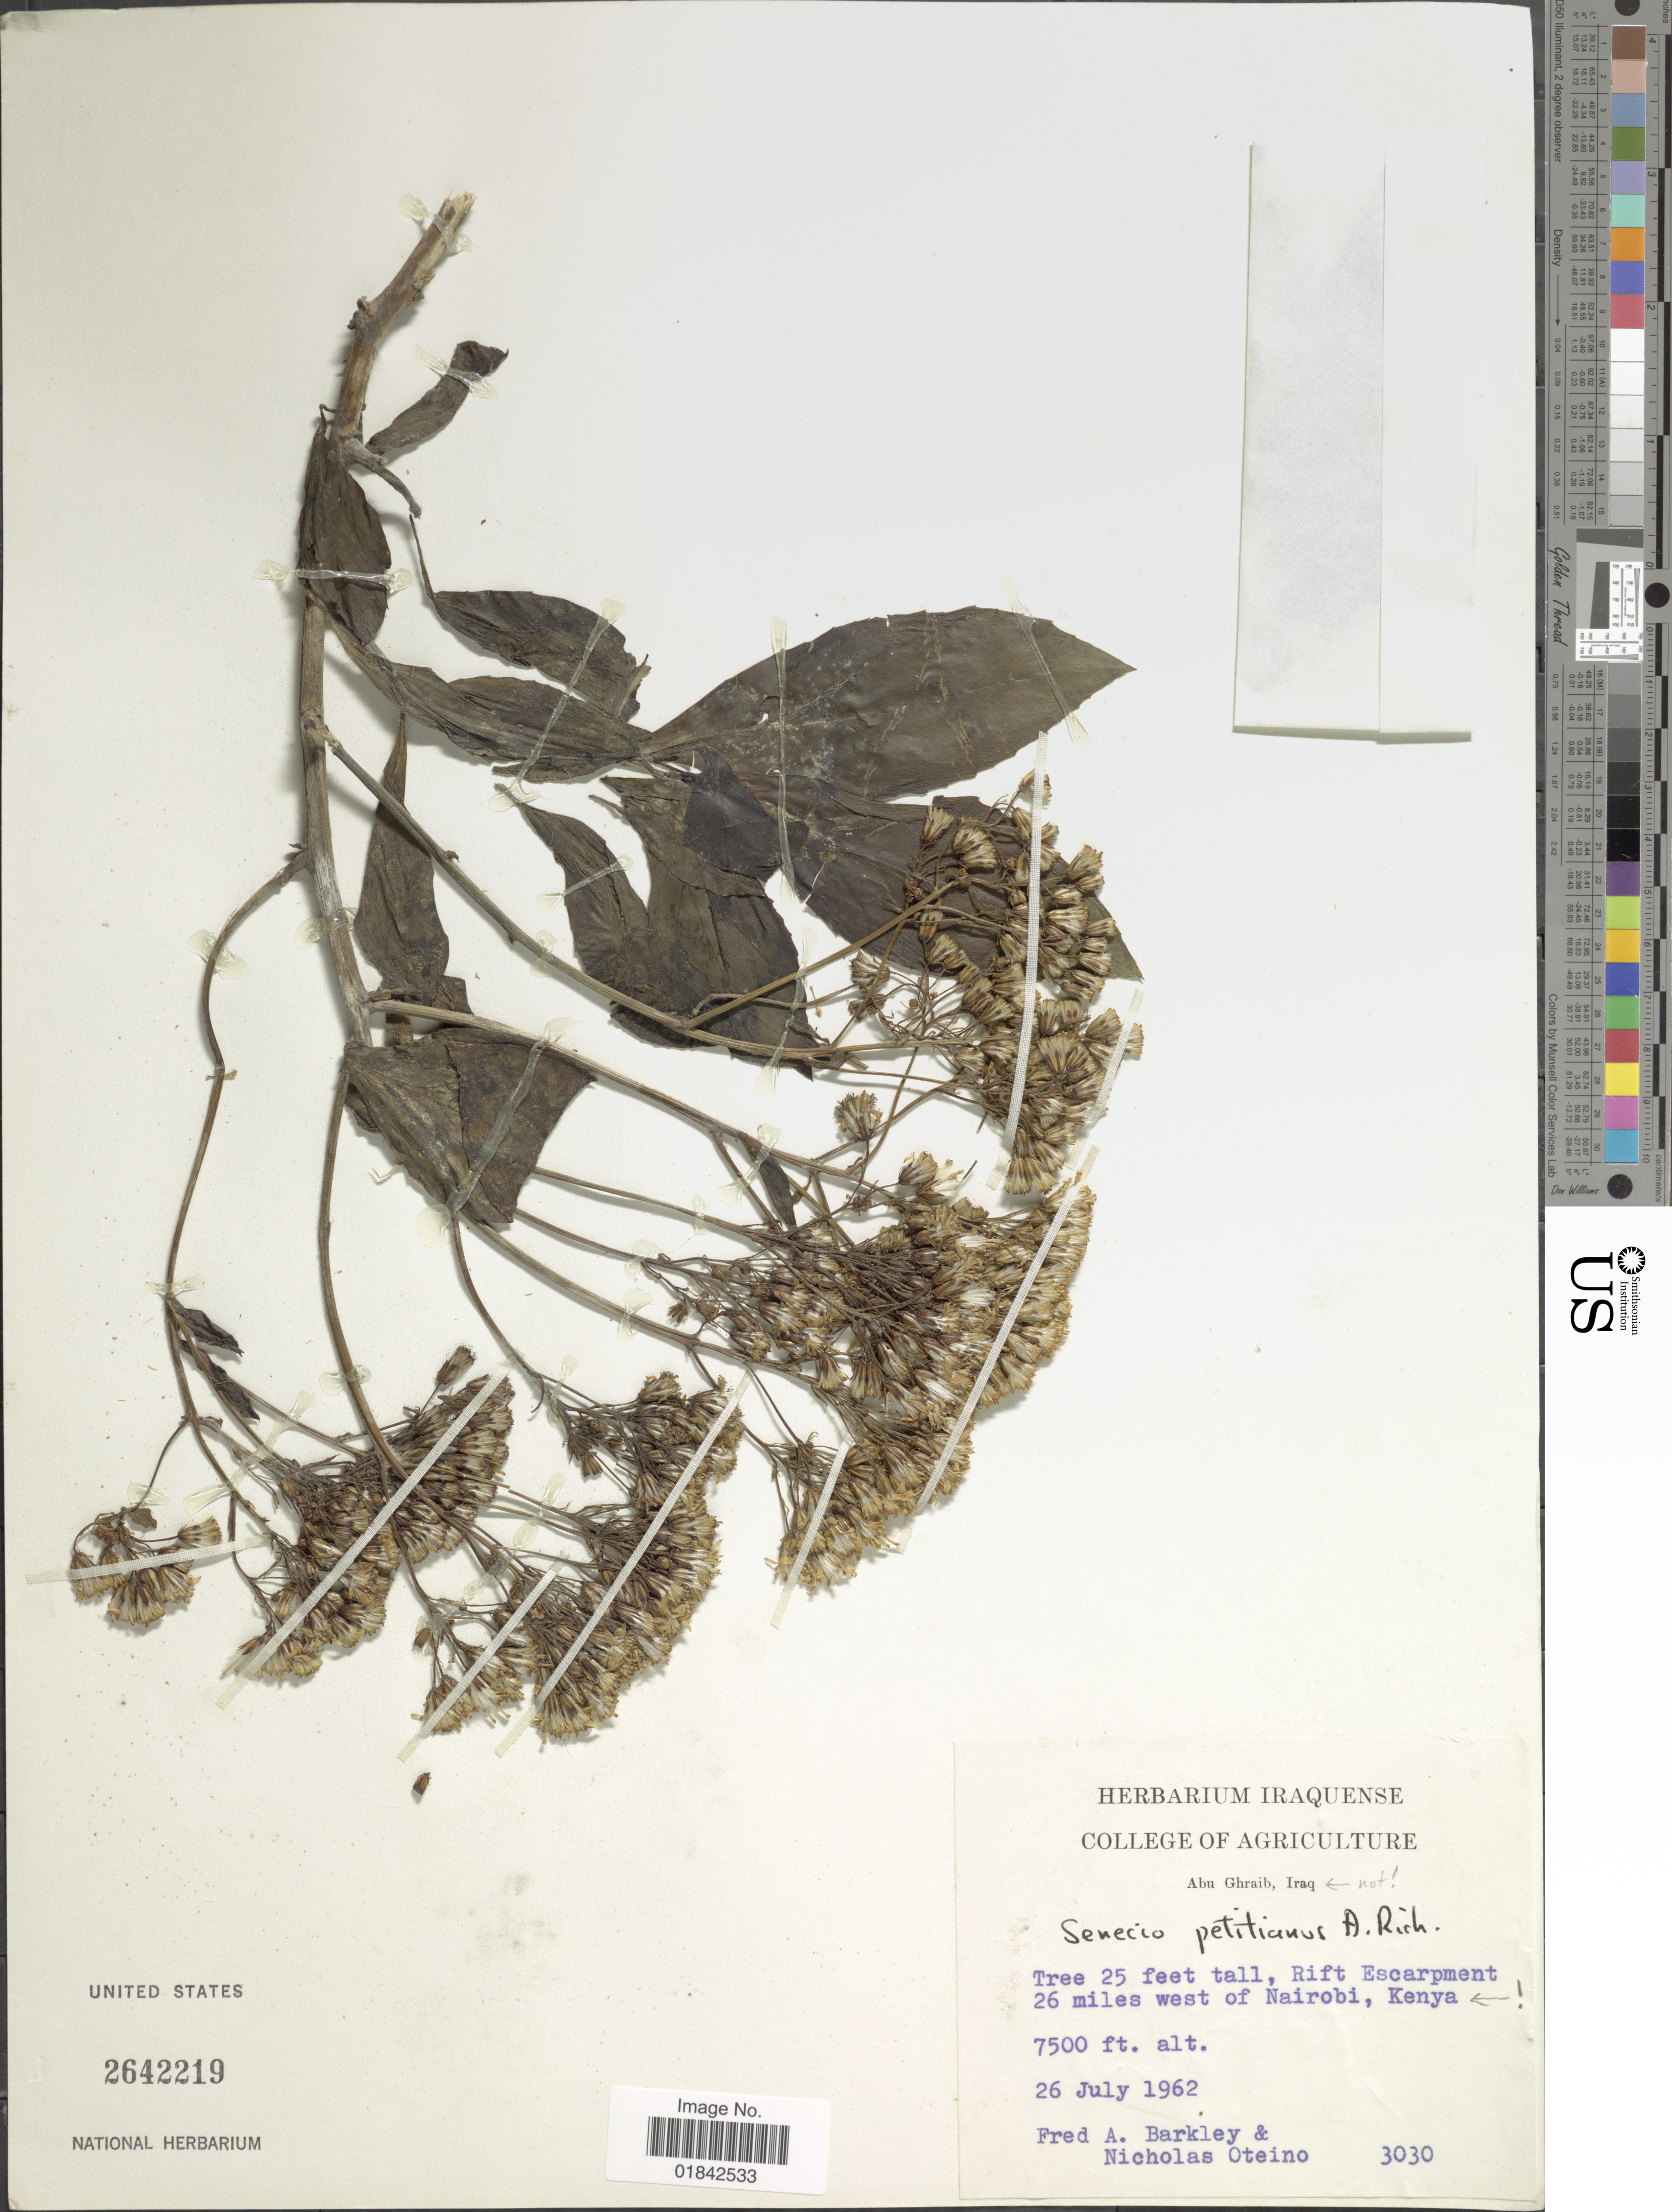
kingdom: Plantae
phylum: Tracheophyta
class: Magnoliopsida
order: Asterales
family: Asteraceae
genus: Senecio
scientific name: Senecio petitianus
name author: A. Rich.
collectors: F. A. Barkley & N. Oteino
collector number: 3030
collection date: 1962-07-26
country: Kenya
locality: Rift Escarpment 26 miles west of Nairobi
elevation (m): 2286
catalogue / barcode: US 2642219